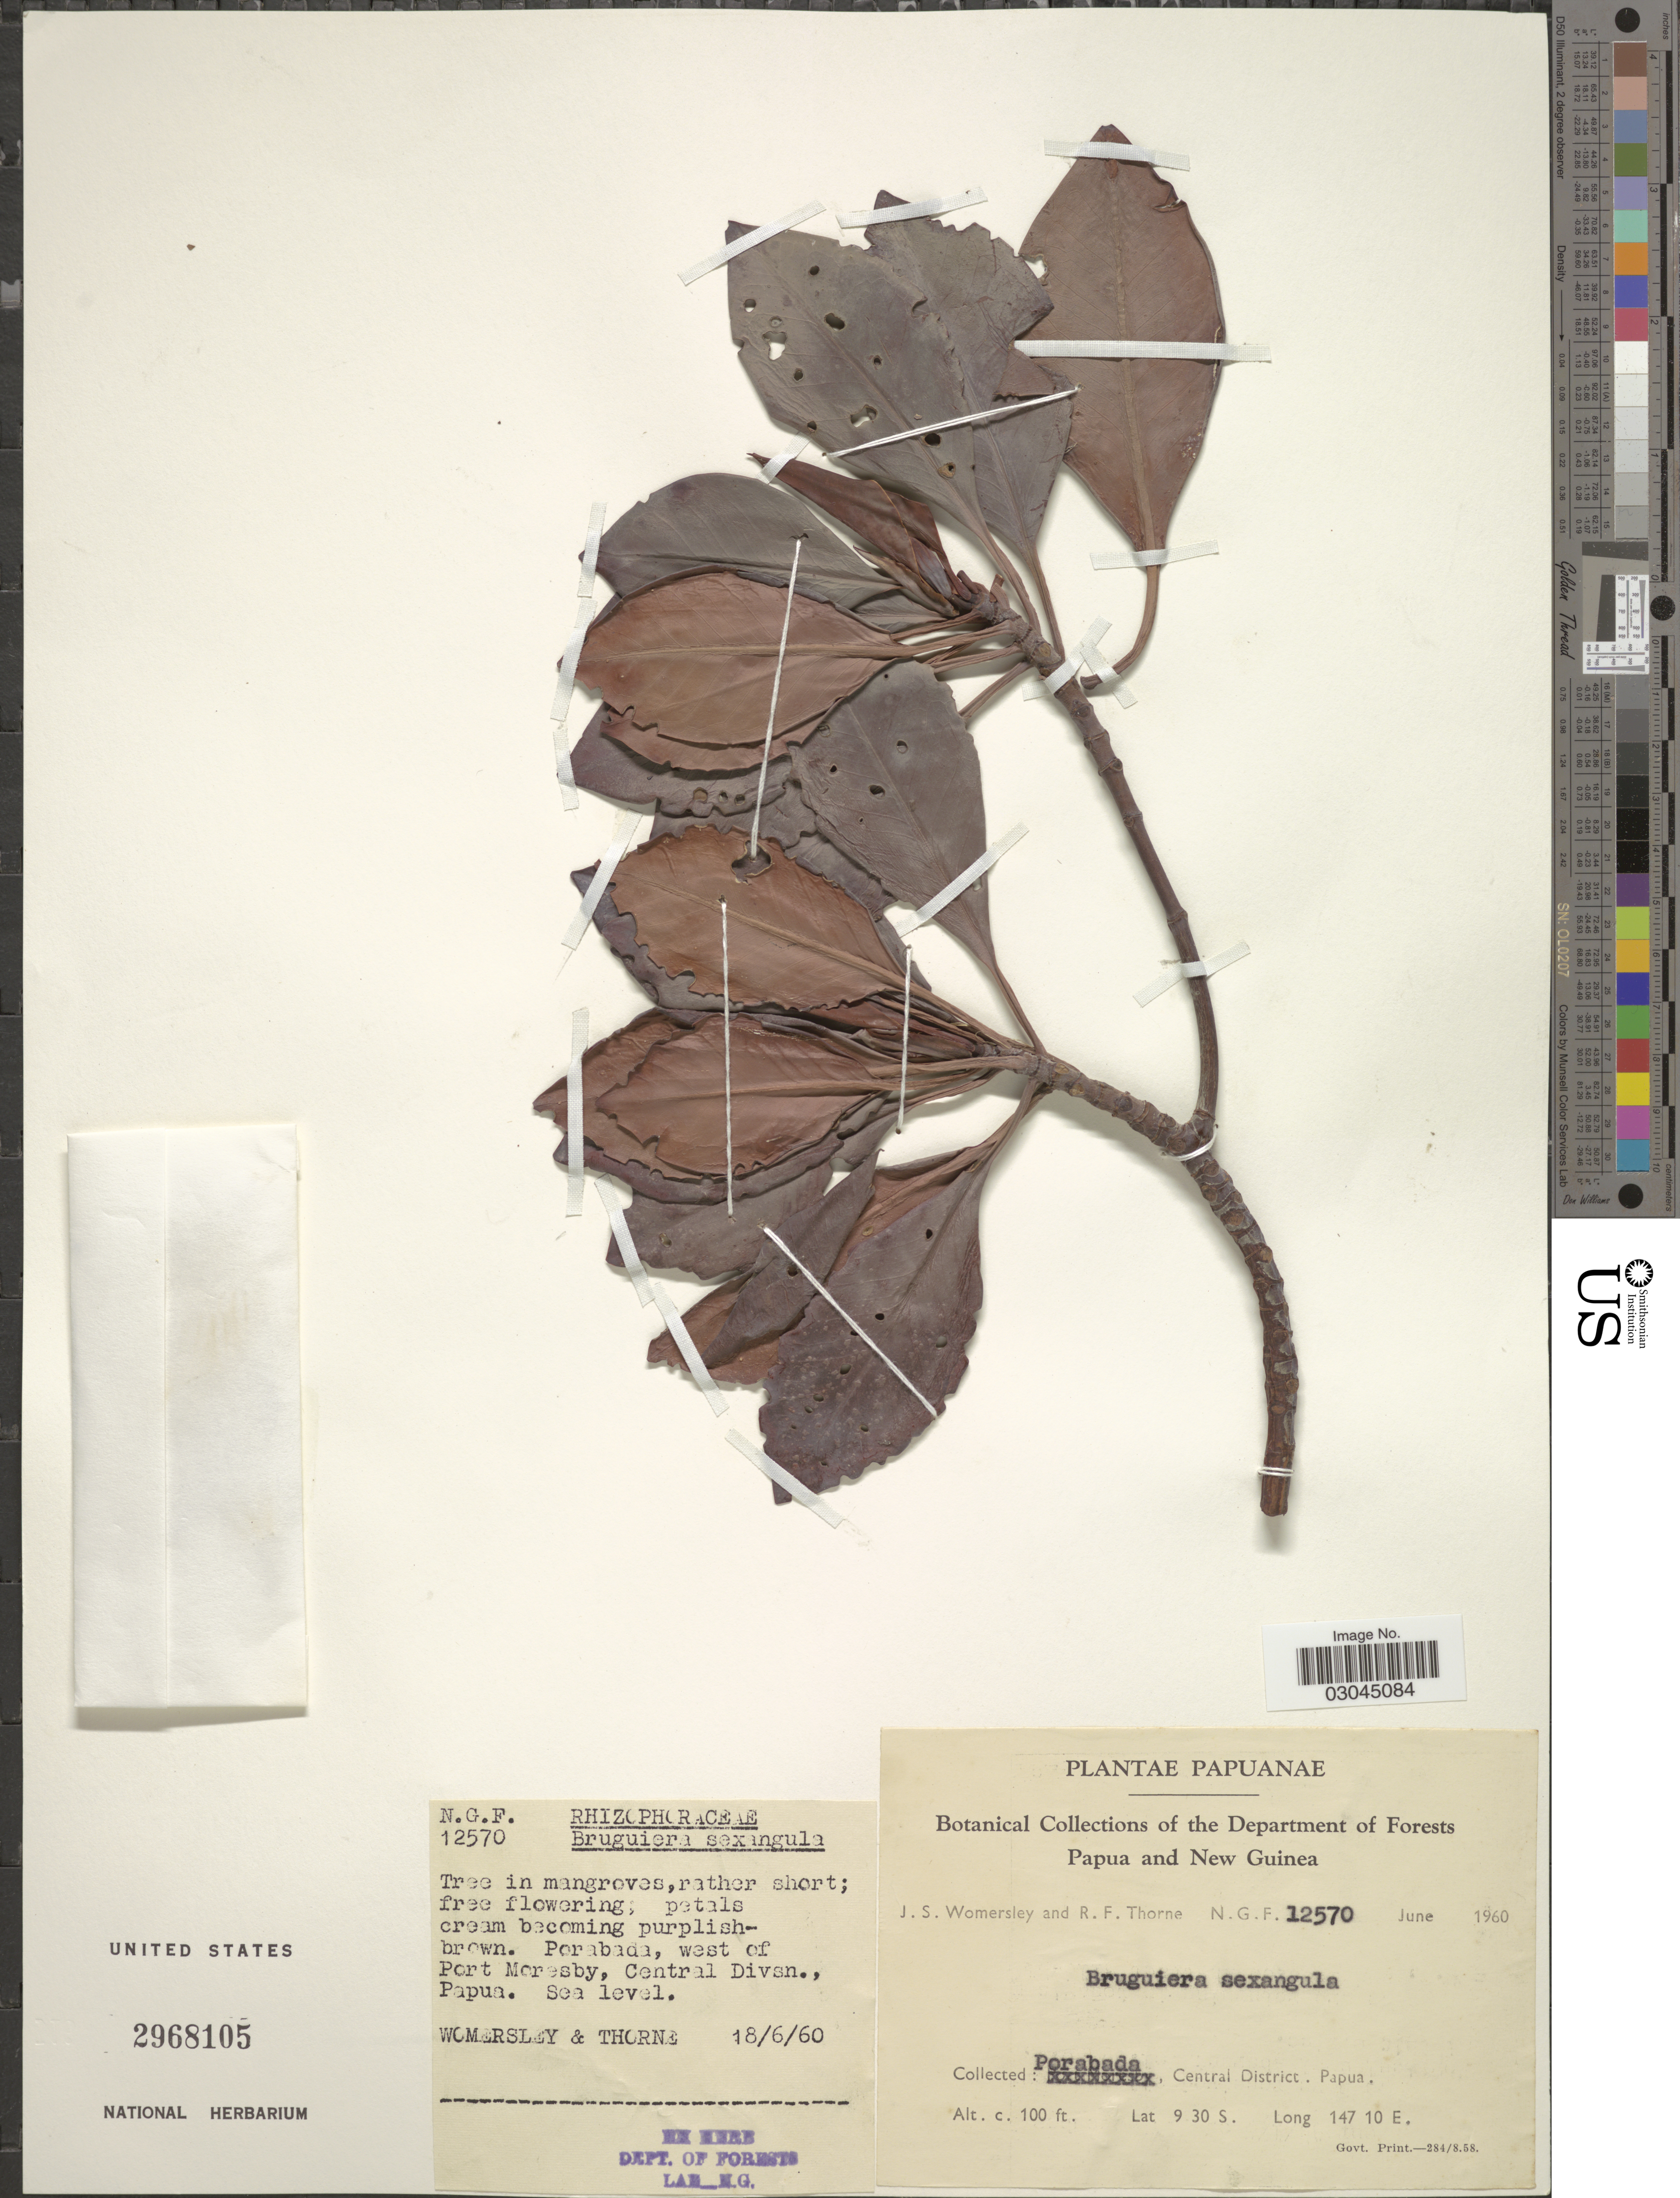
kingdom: Plantae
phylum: Tracheophyta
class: Magnoliopsida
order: Malpighiales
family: Rhizophoraceae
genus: Bruguiera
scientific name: Bruguiera sexangula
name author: (Lour.) Poir.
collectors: R. Thorne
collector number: N.G.F. 12570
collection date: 1960-06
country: Papua New Guinea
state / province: Central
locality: Porabada, Central District, Papua, New Guinea.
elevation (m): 30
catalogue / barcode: US 2968105